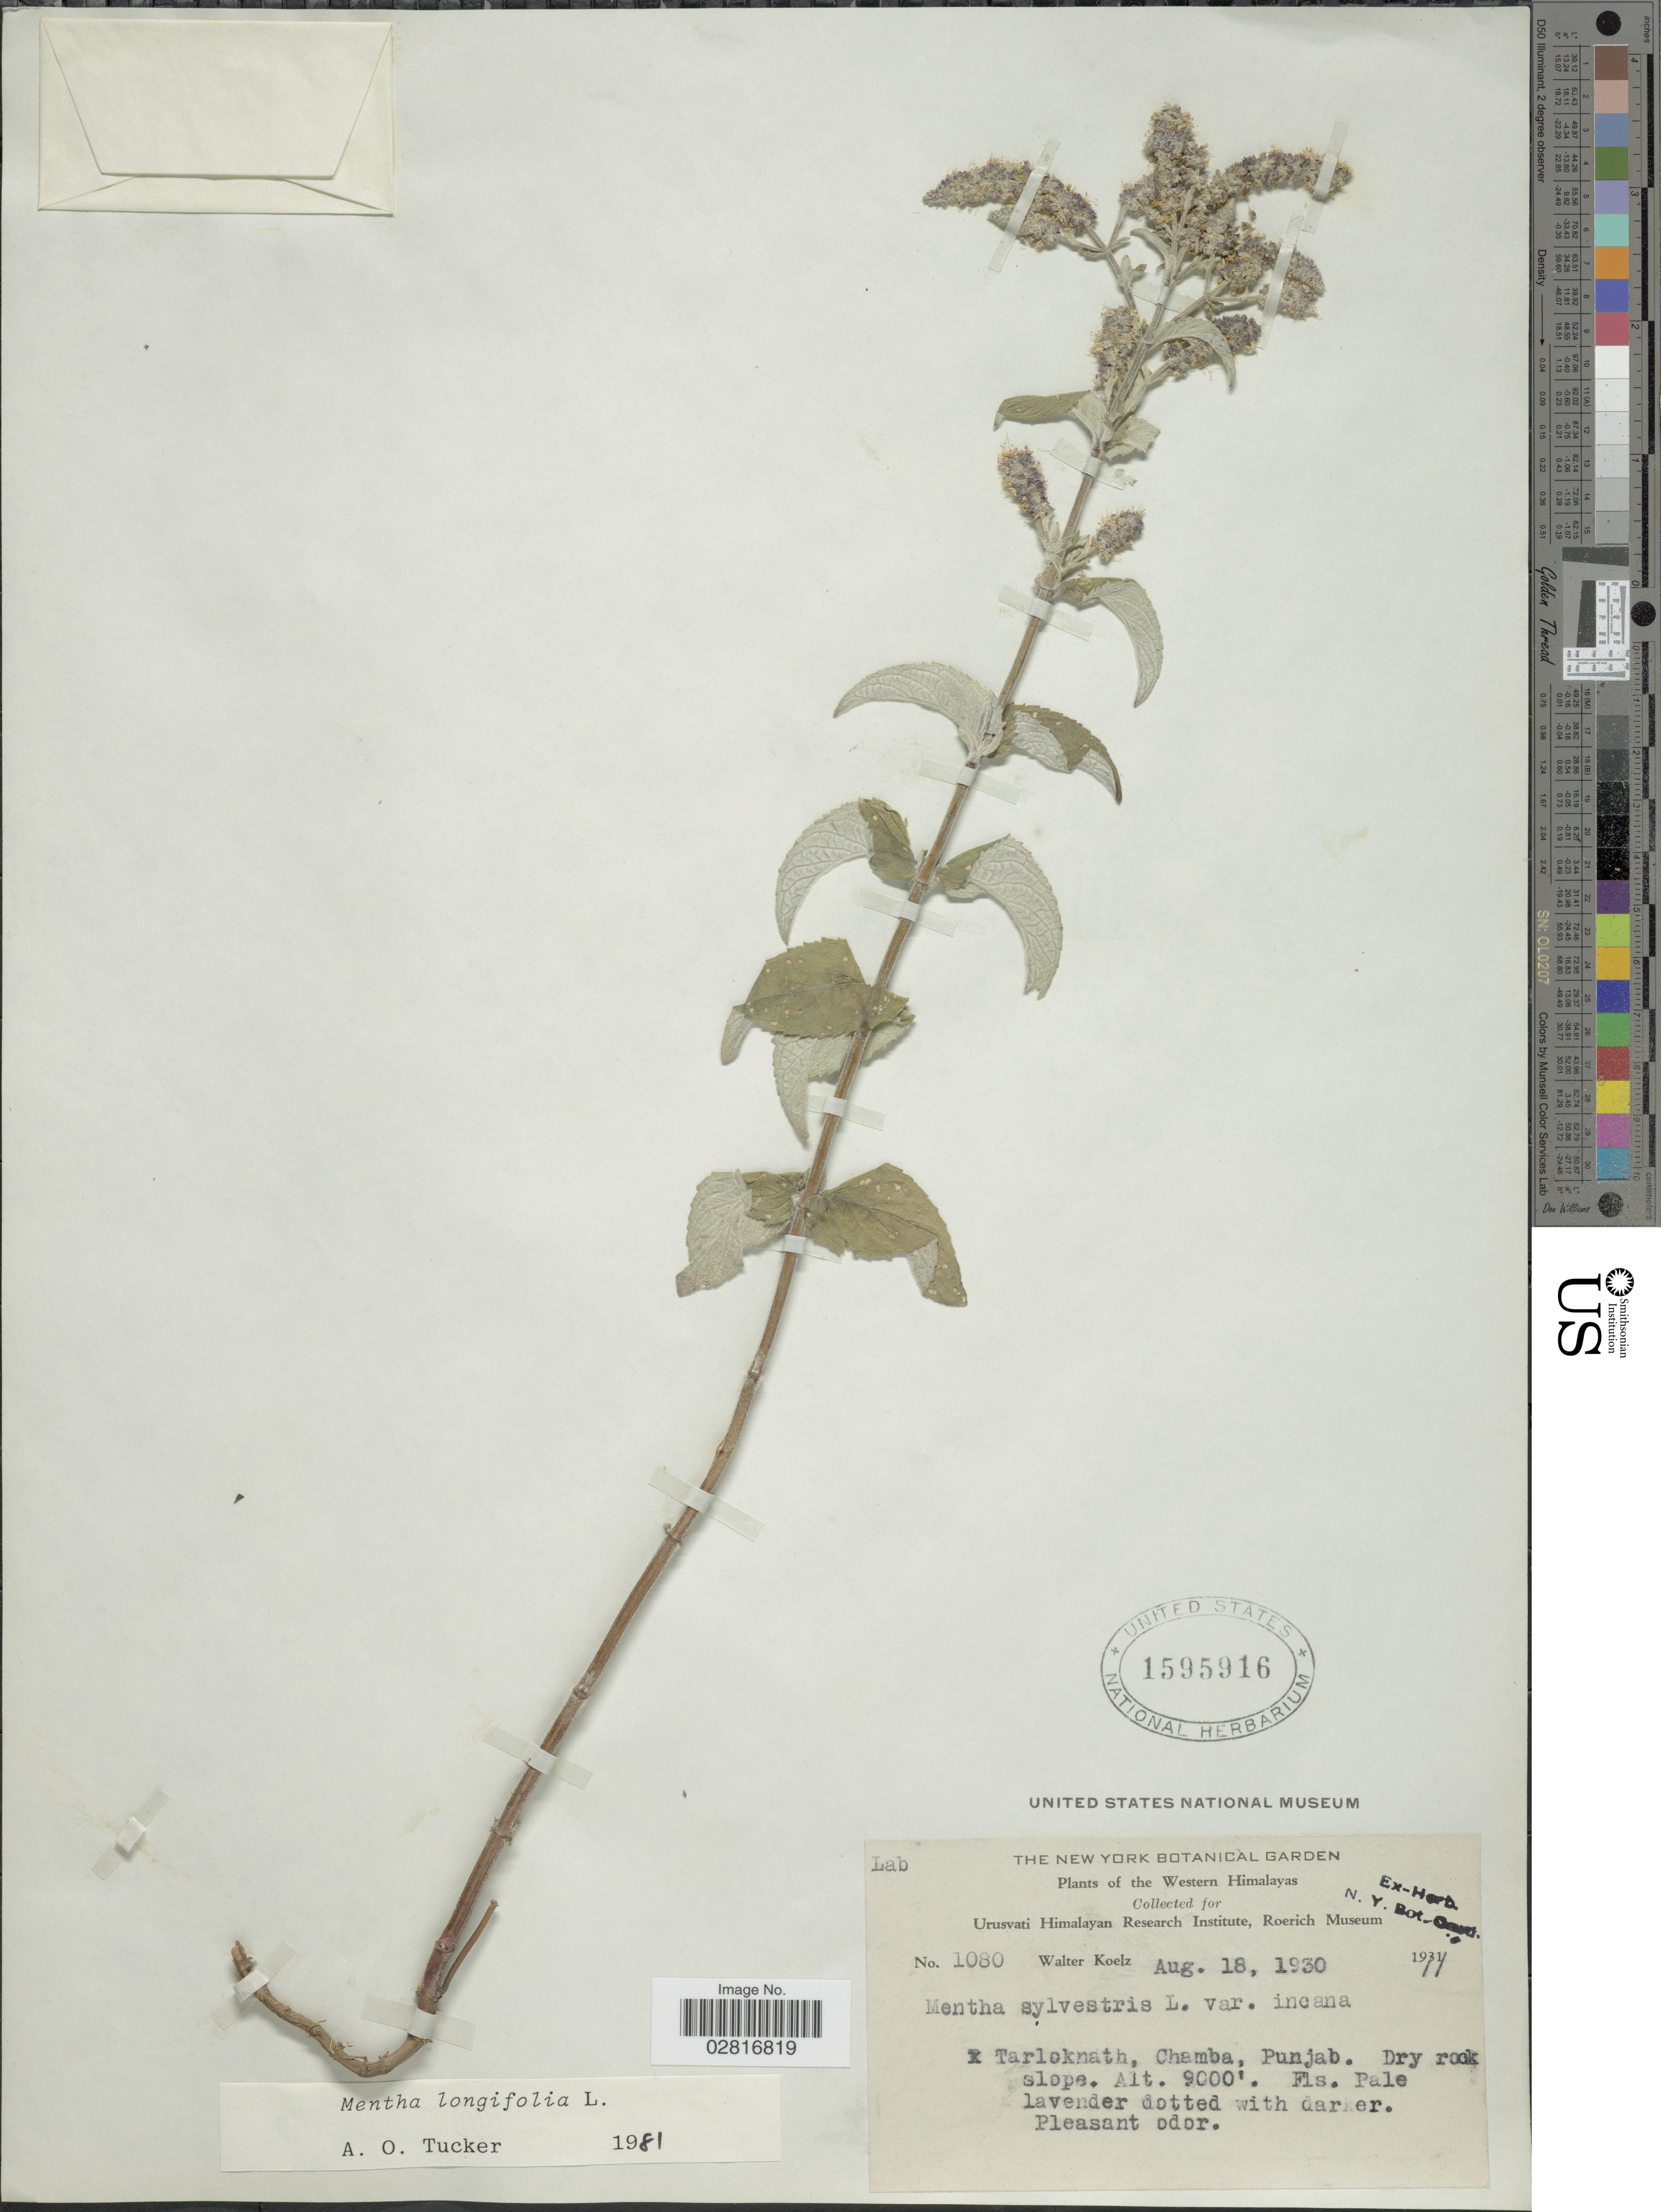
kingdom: Plantae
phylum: Tracheophyta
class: Magnoliopsida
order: Lamiales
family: Lamiaceae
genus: Mentha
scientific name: Mentha longifolia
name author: (L.) L.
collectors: W. N. Koelz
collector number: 1080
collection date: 1930-08-18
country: India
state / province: Punjab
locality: The Western Himalayas, Tarloknath, Chamba, Punjab.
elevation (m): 2743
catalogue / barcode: US 1595916